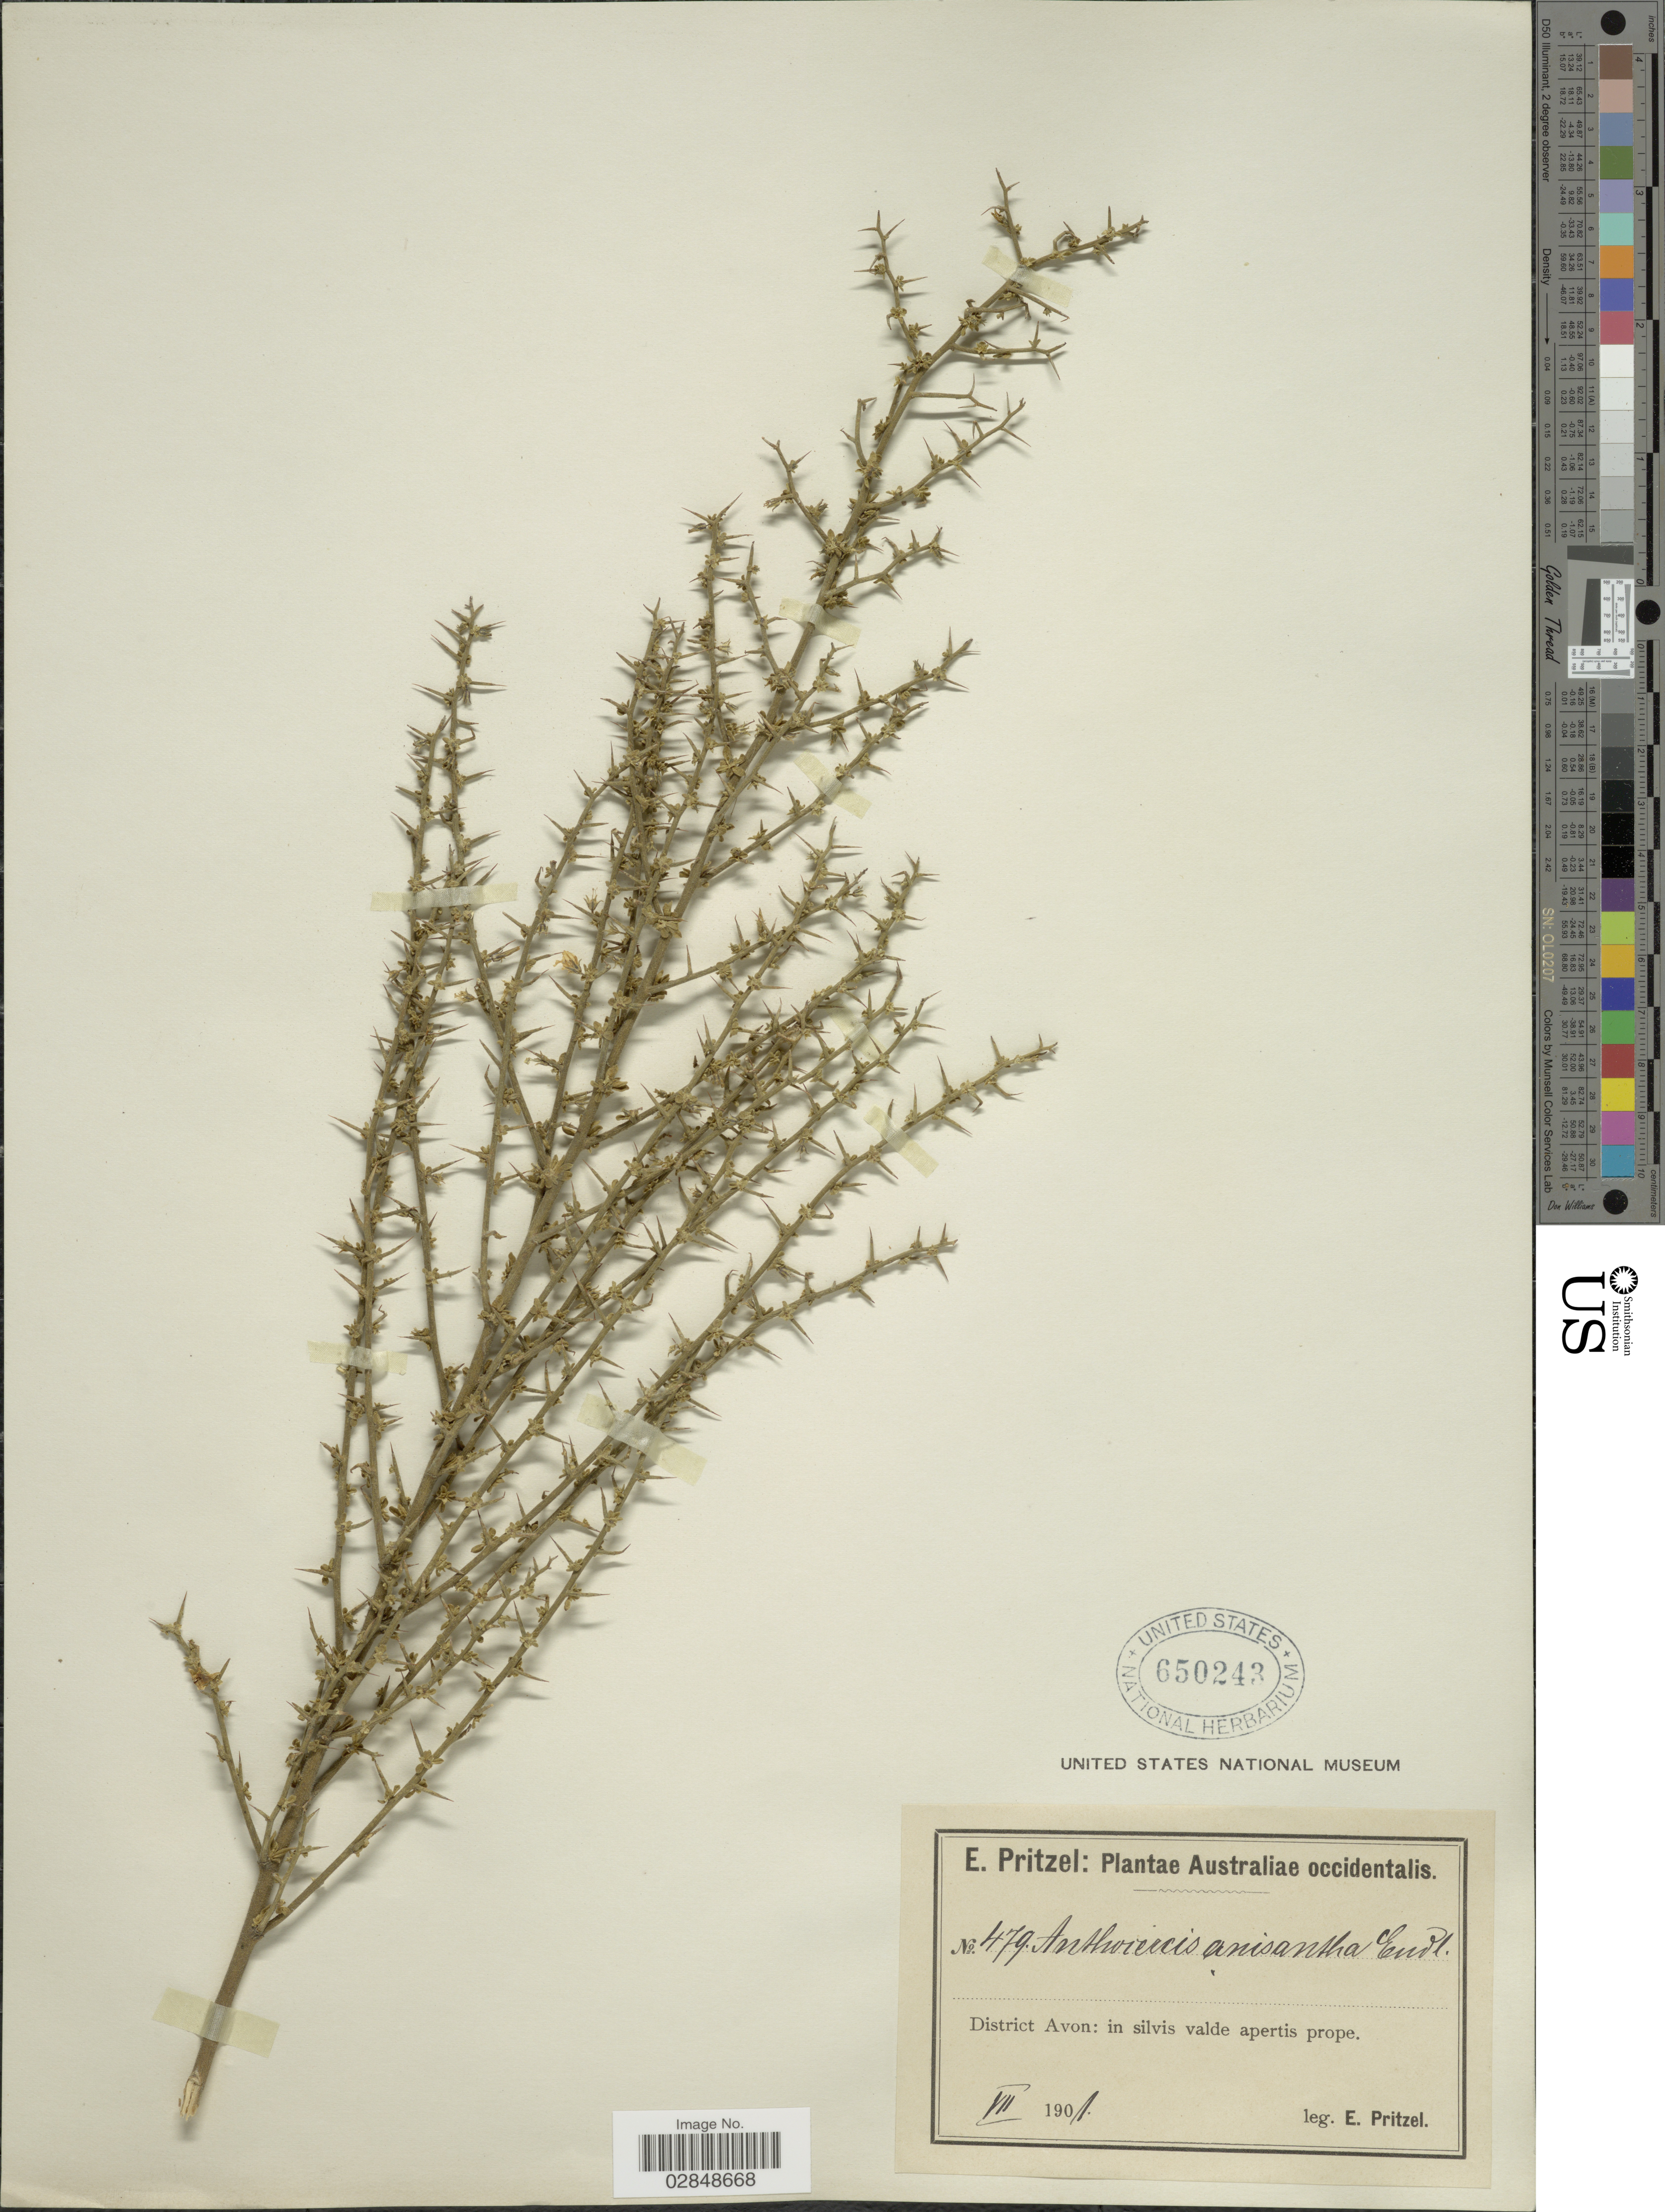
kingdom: Plantae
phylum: Tracheophyta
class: Magnoliopsida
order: Solanales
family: Solanaceae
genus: Anthocercis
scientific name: Anthocercis anisantha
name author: Endl.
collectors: E. G. Pritzel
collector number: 479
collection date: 1901-07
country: Australia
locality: Australiae occidentalis. District Avon: in silvis valde apertis prope.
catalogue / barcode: US 650243